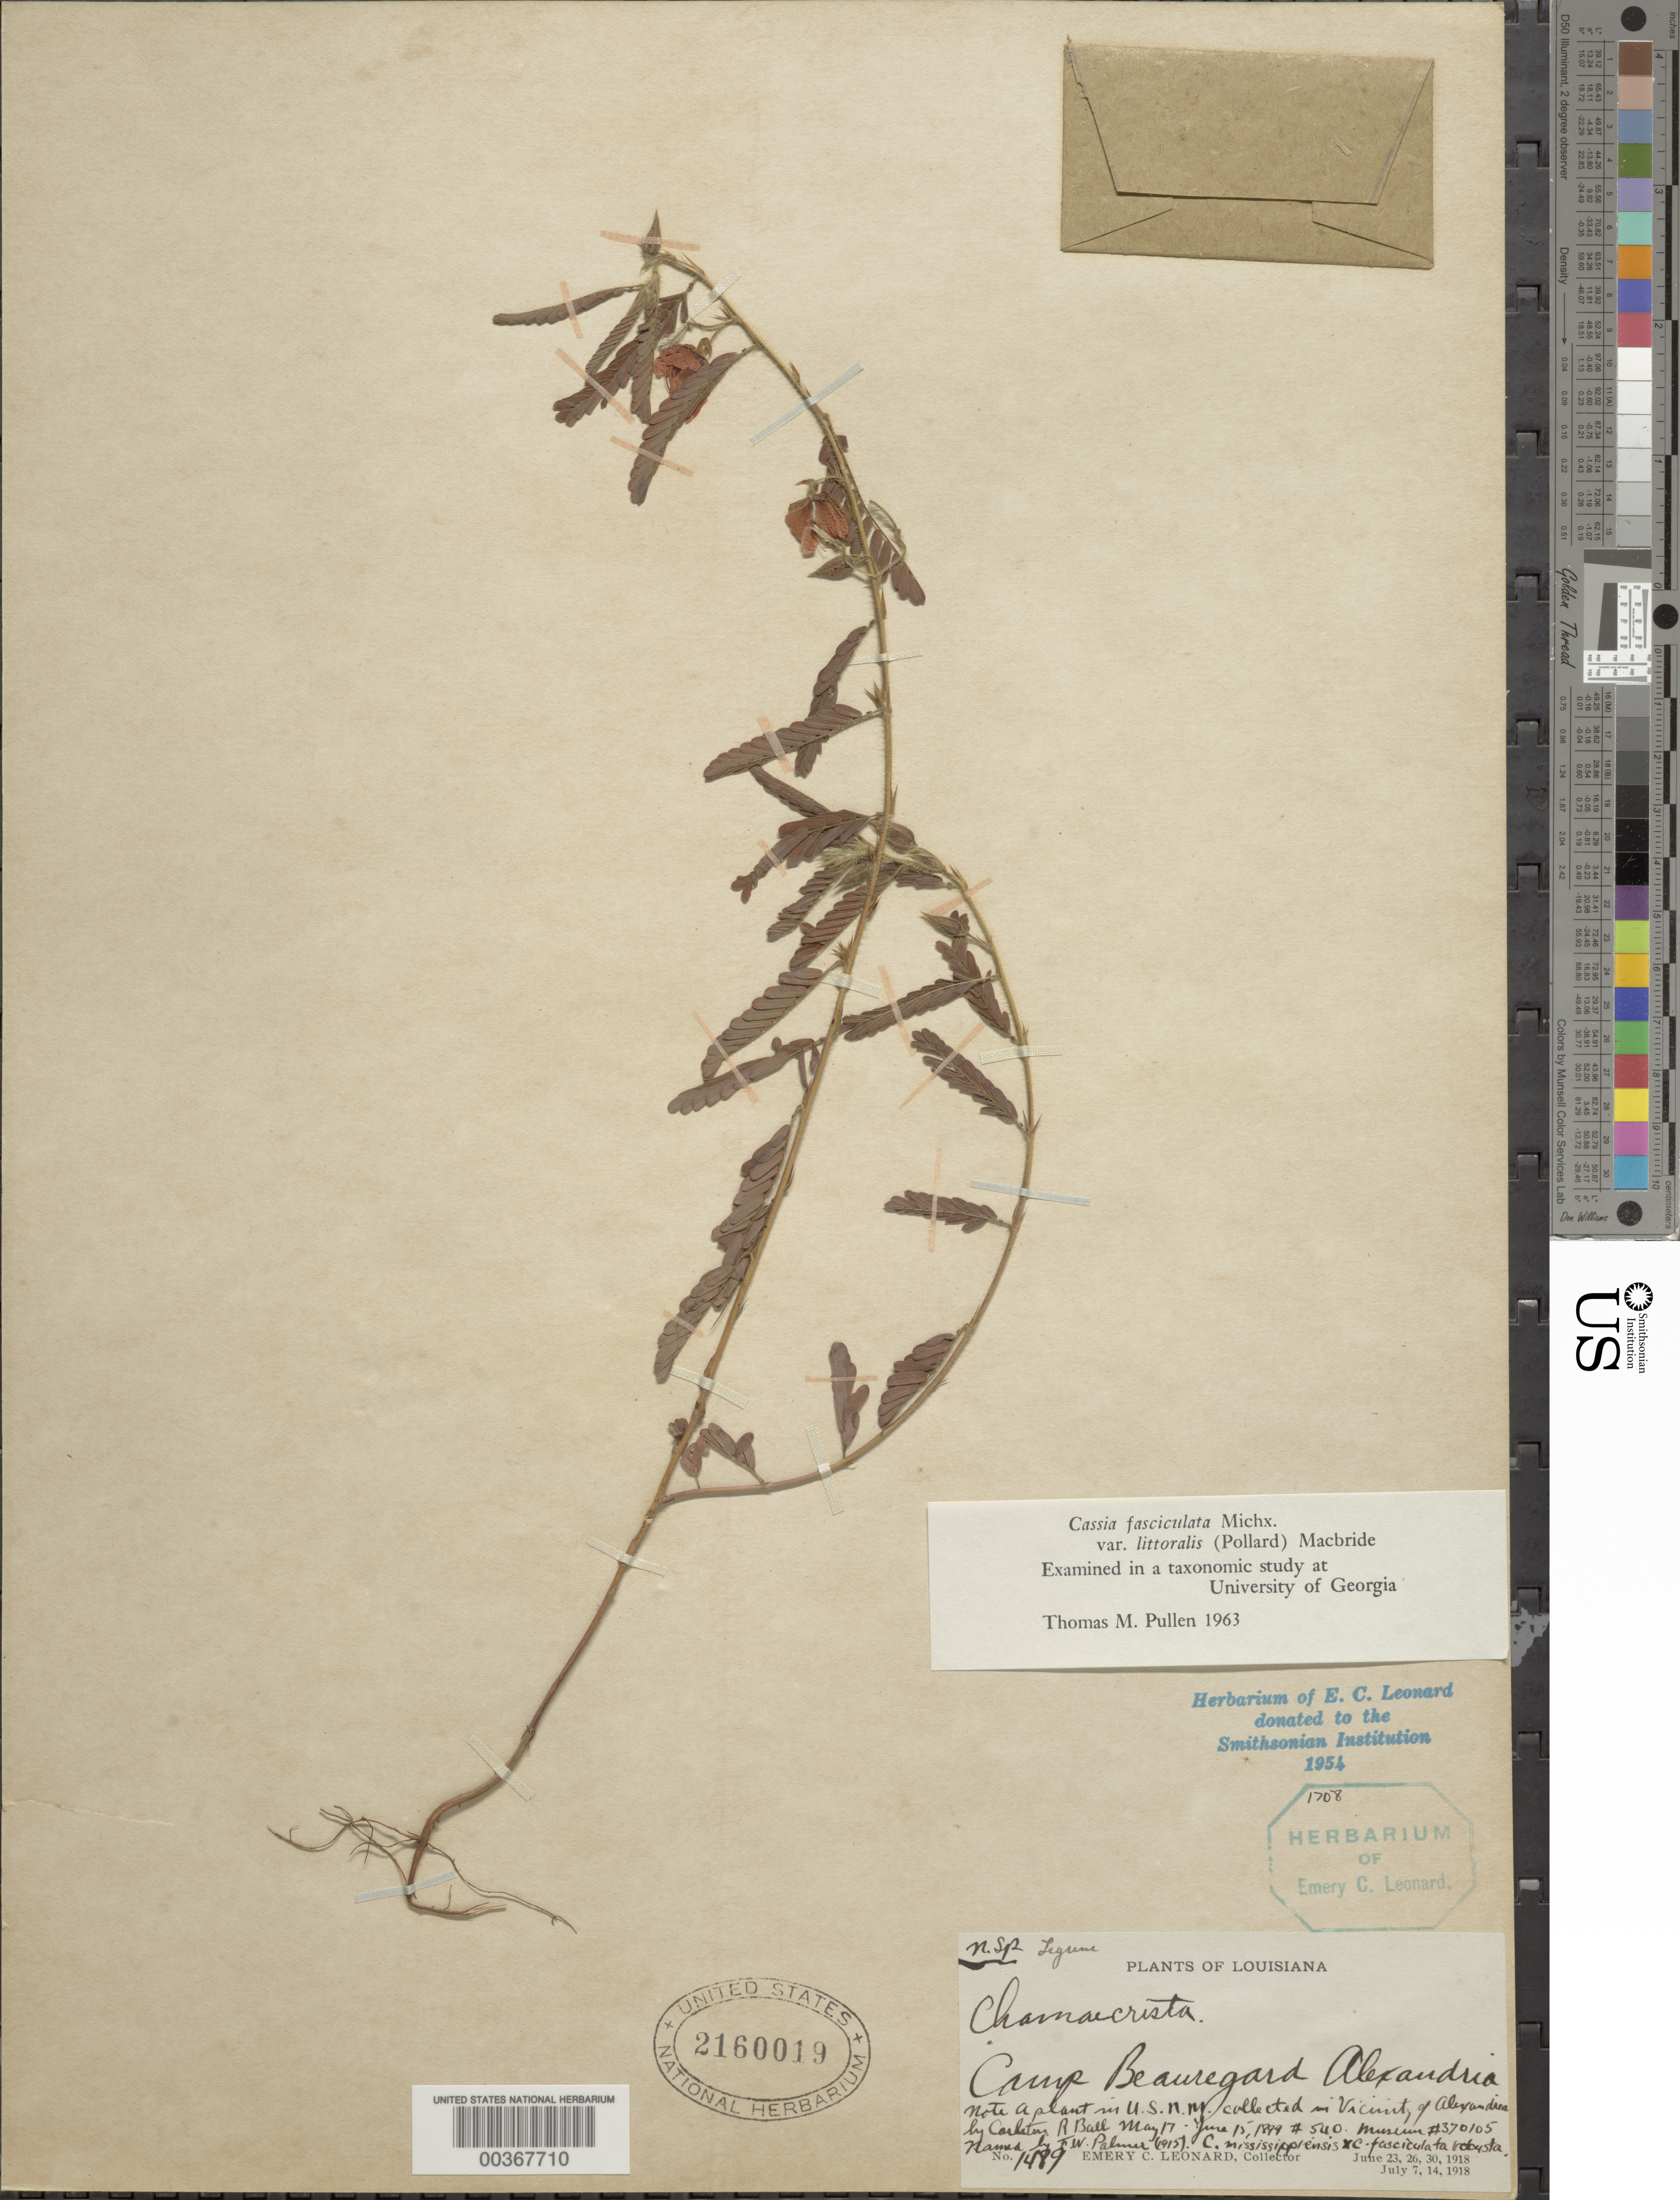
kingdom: Plantae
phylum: Tracheophyta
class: Magnoliopsida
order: Fabales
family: Fabaceae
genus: Chamaecrista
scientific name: Chamaecrista fasciculata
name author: (Michx.) Greene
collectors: E. C. Leonard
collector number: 1489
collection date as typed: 23 Jun 1918 to 14 Jul 1918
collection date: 1918-06-23/1918-07-14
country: United States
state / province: Louisiana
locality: Alexandria; camp beauregard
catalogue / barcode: US 2160019